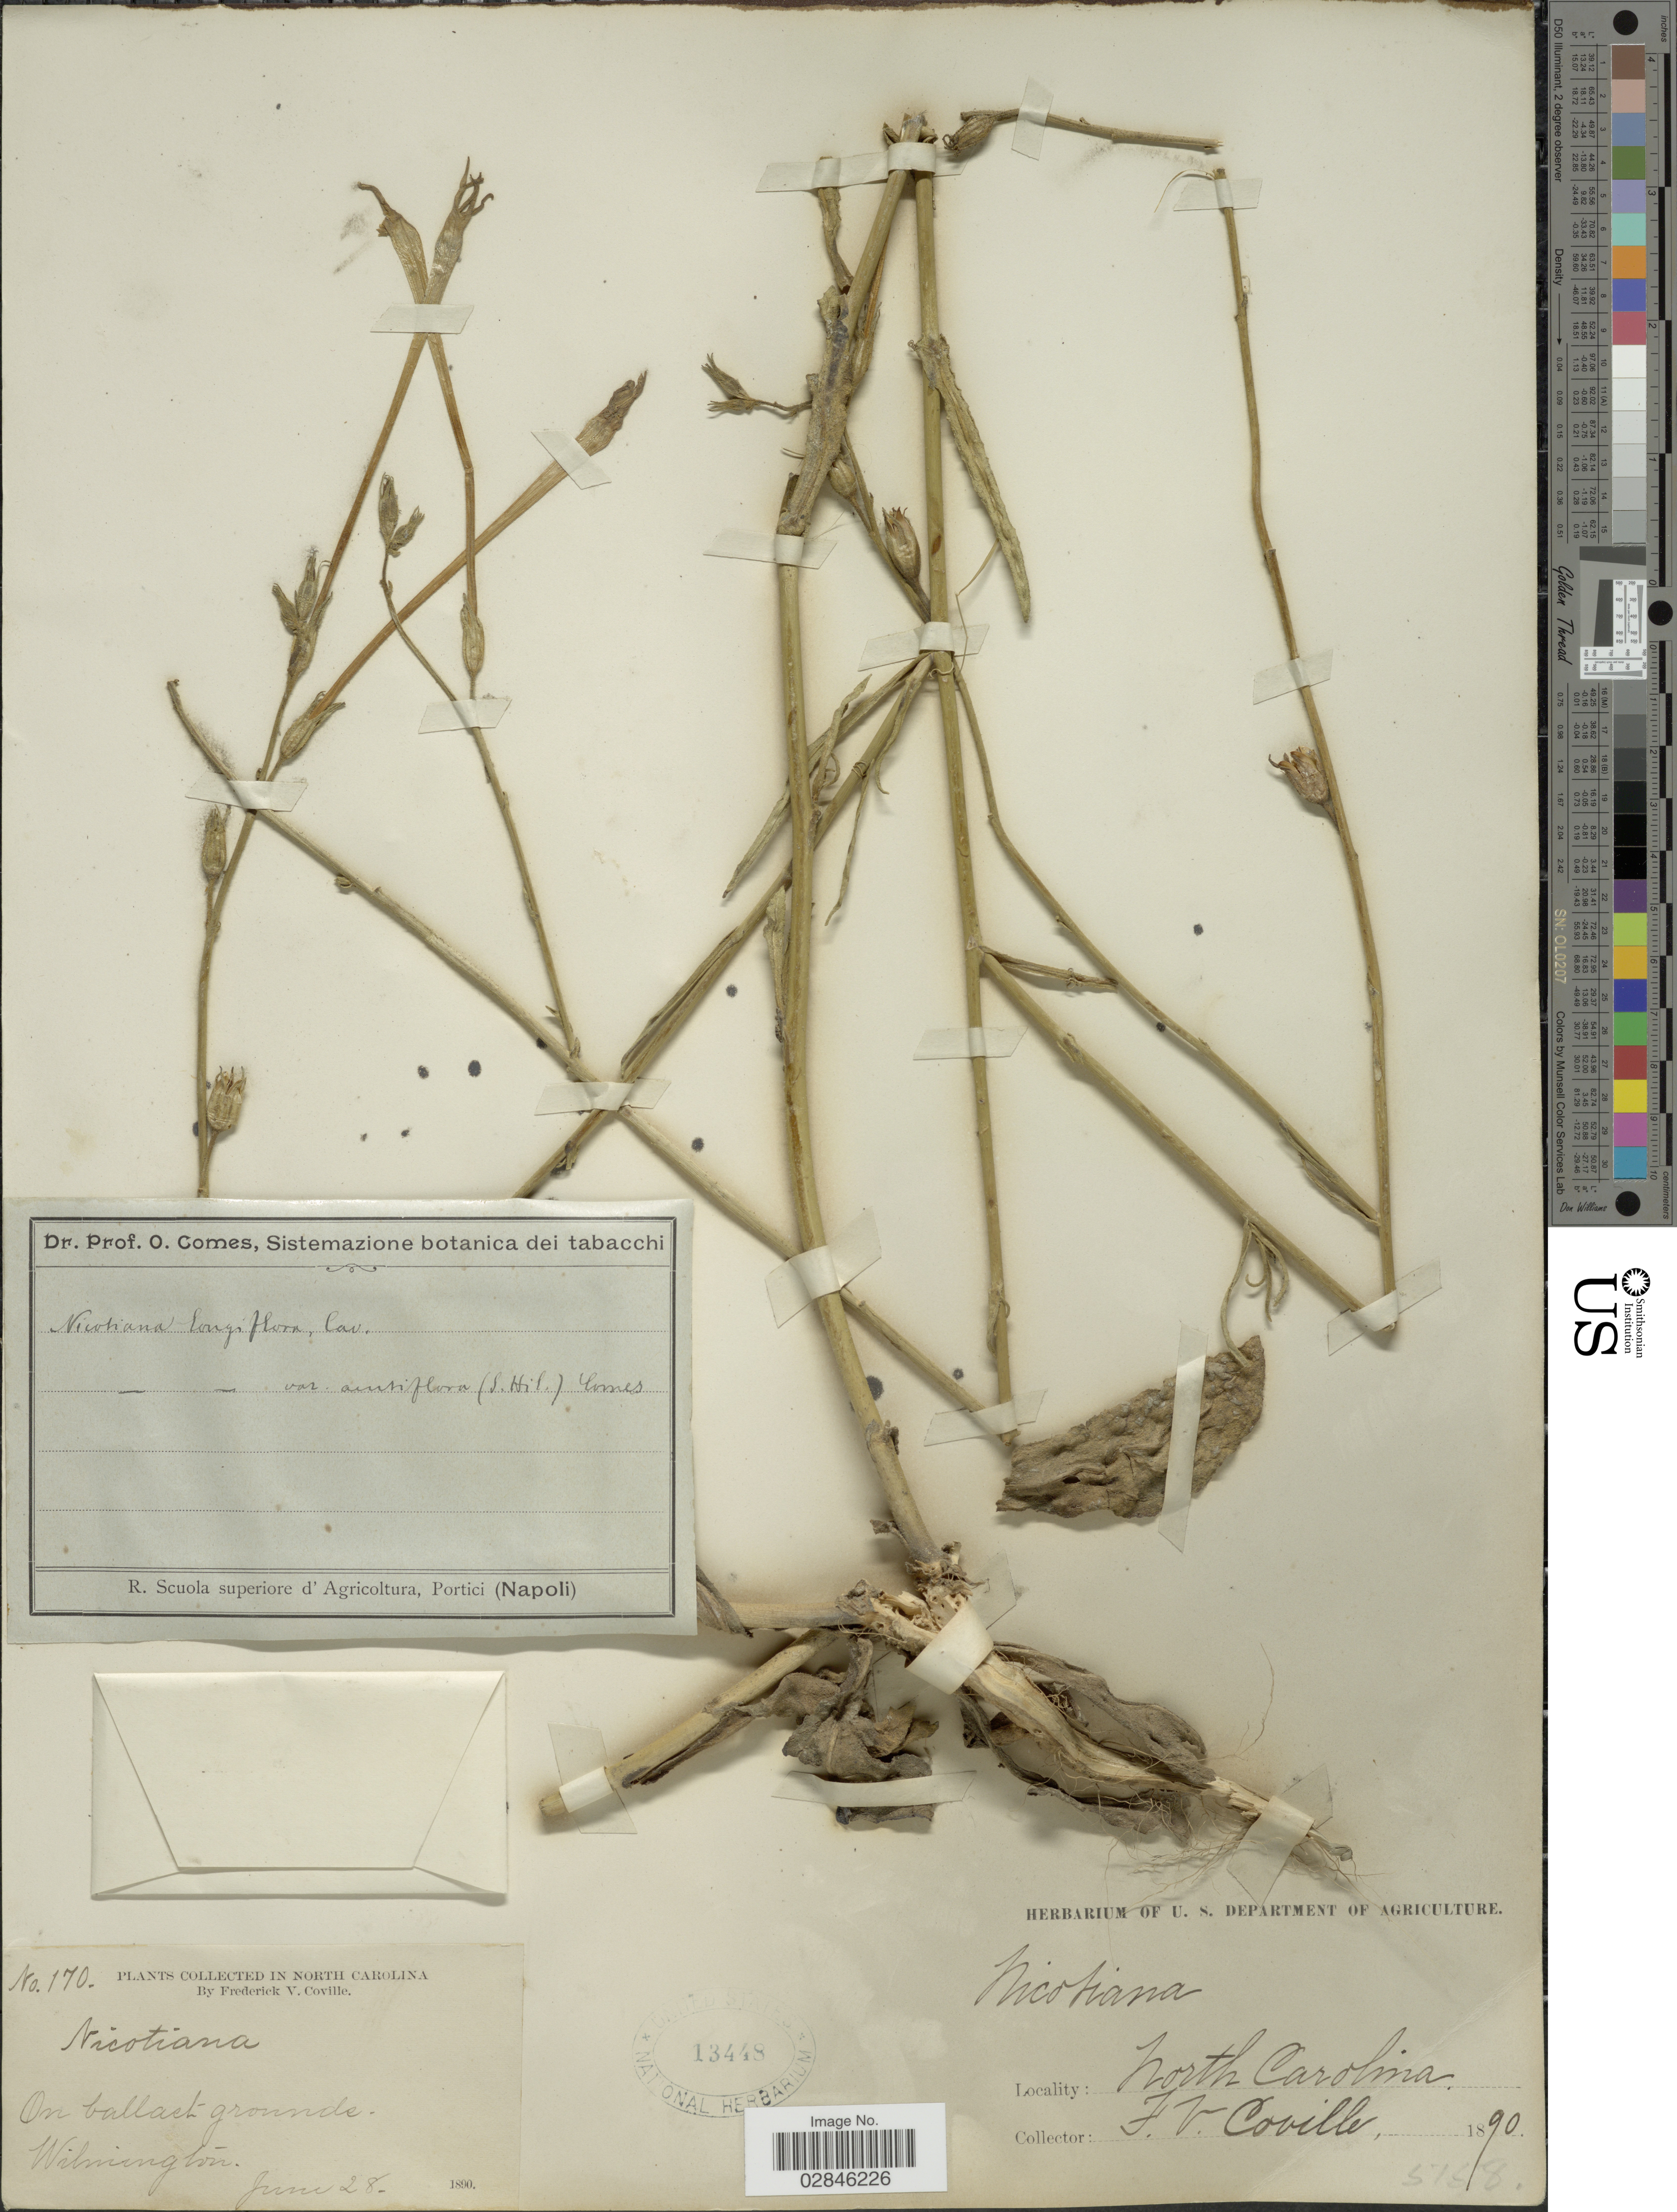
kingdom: Plantae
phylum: Tracheophyta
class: Magnoliopsida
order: Solanales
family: Solanaceae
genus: Nicotiana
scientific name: Nicotiana longiflora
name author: Cav.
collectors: F. V. Coville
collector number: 170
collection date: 1890-06-28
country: United States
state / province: North Carolina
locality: Wilmington.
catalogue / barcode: US 13448